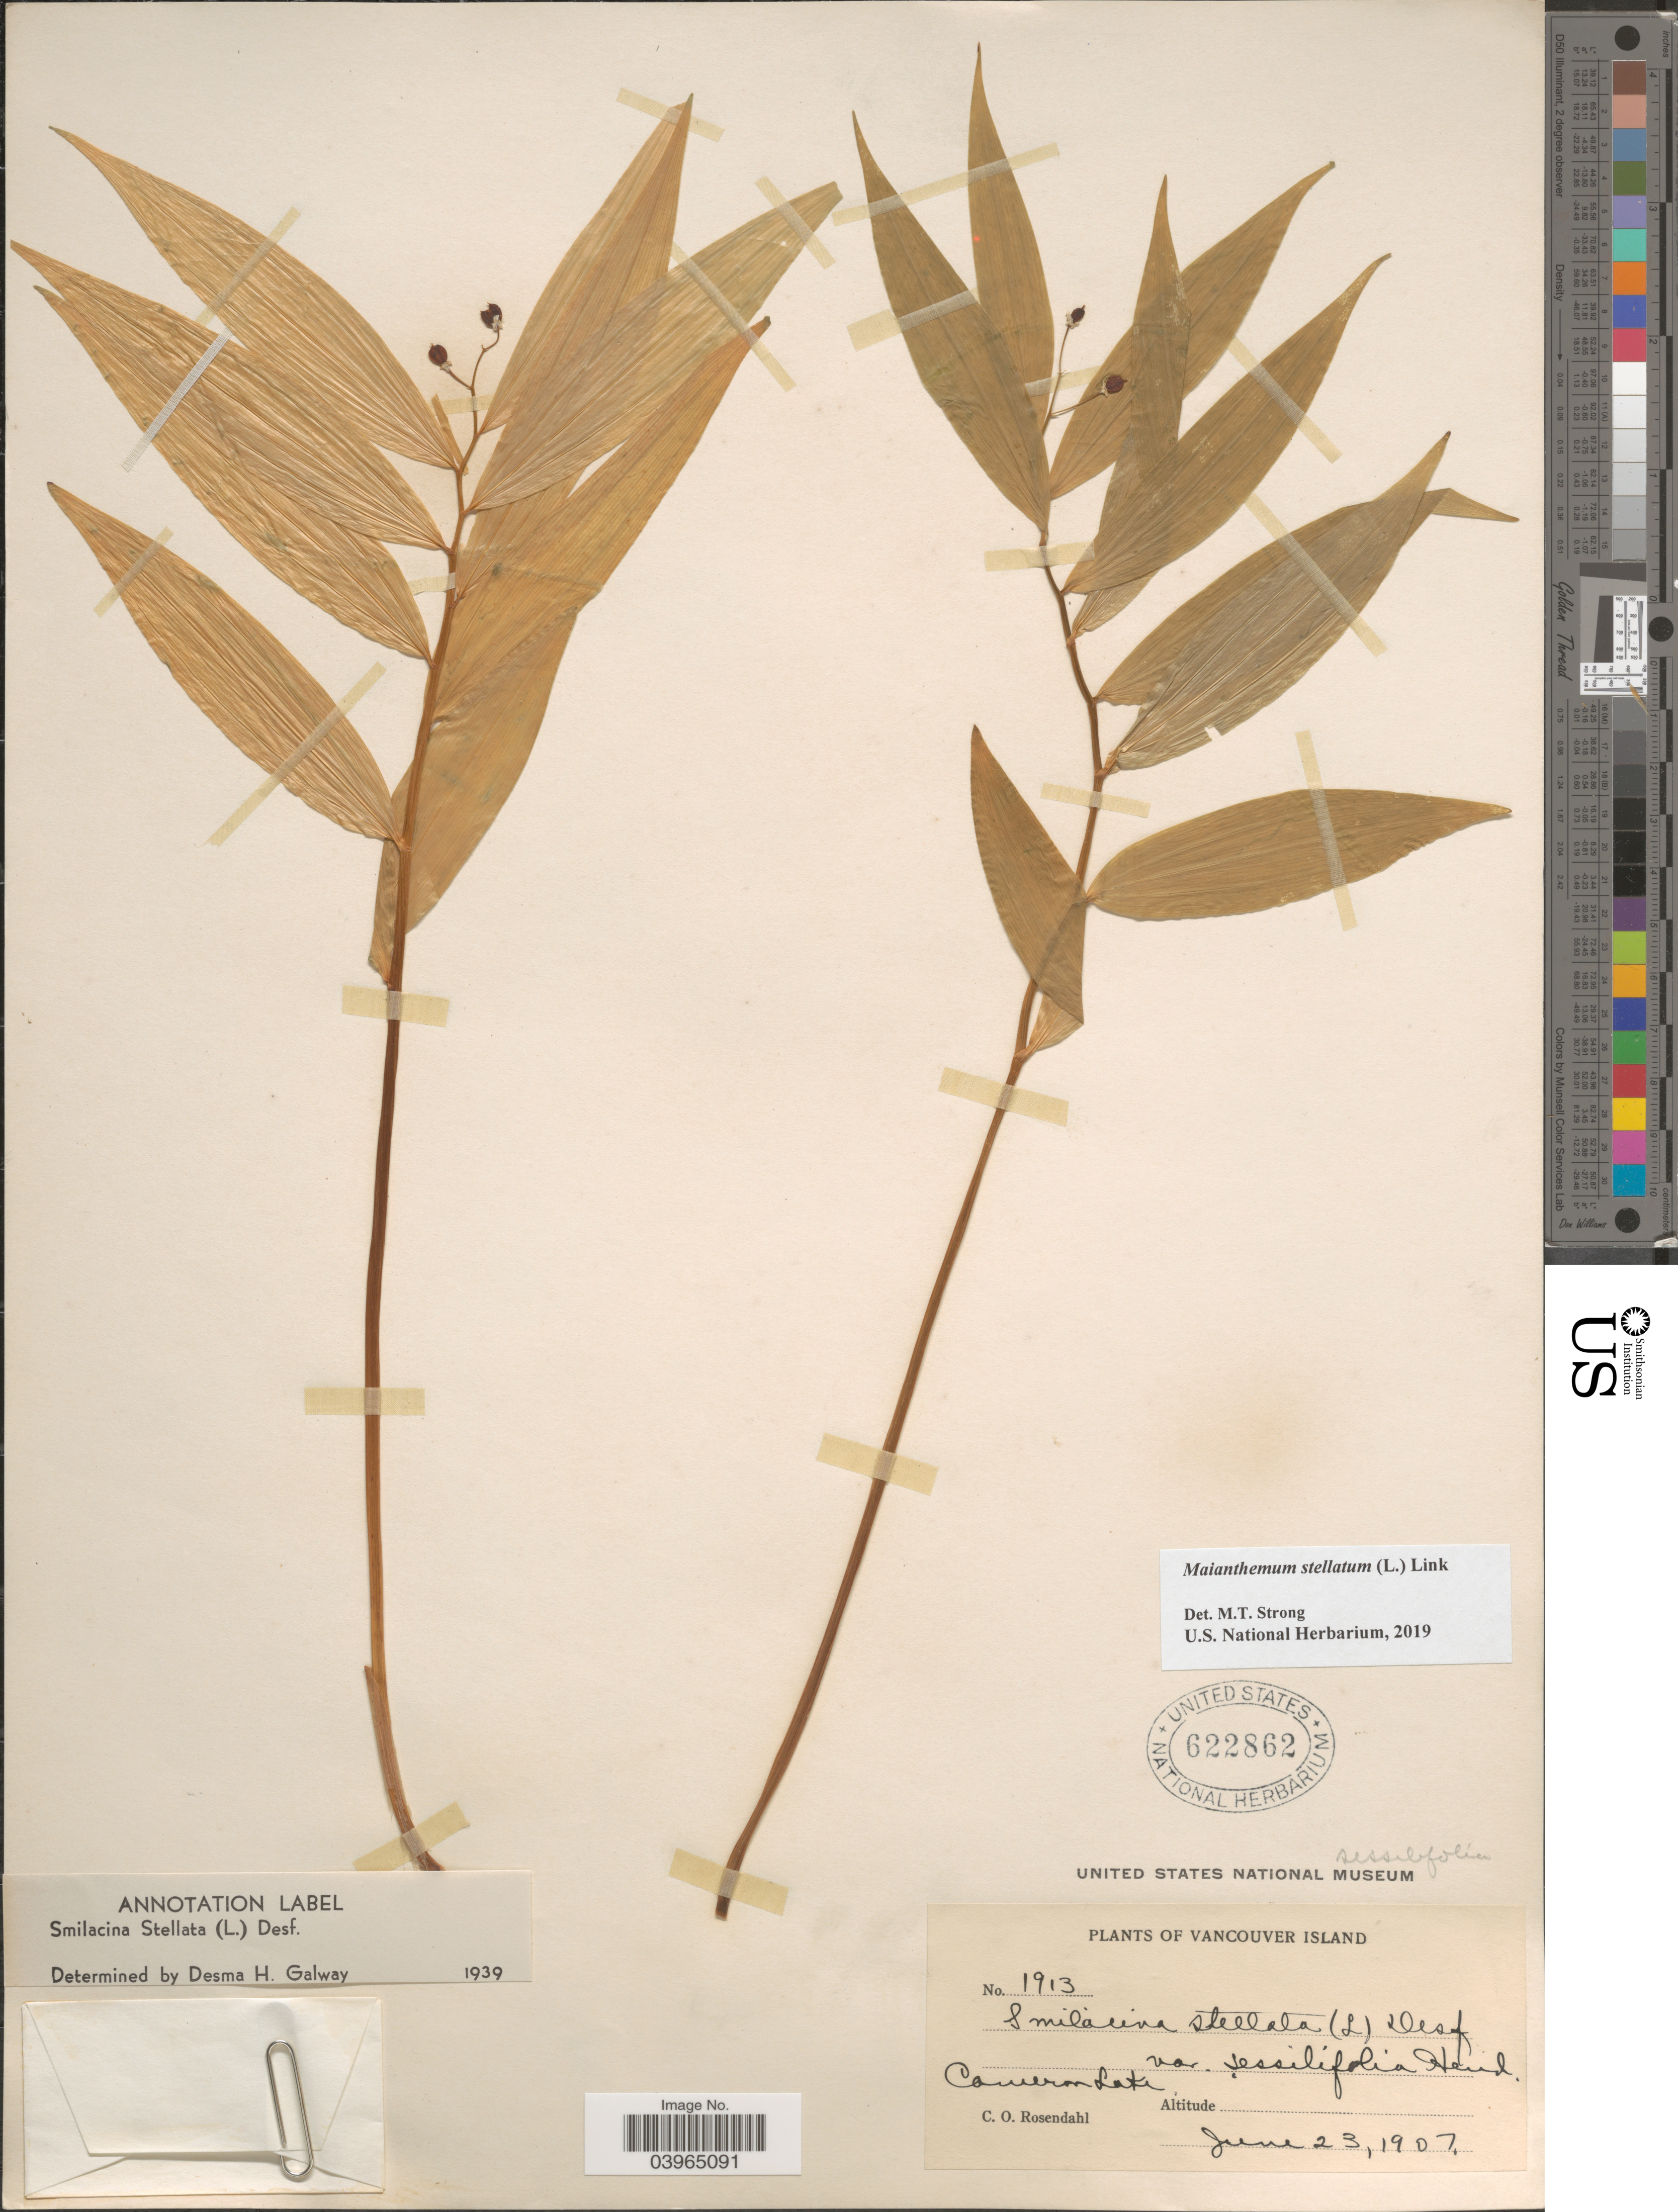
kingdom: Plantae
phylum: Tracheophyta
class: Liliopsida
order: Asparagales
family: Asparagaceae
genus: Maianthemum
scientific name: Maianthemum stellatum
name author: (L.) Link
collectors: C. O. Rosendahl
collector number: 1913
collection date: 1907-06-23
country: Canada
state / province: British Columbia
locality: Vancouver Island. Cameron Lake.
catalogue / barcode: US 622862